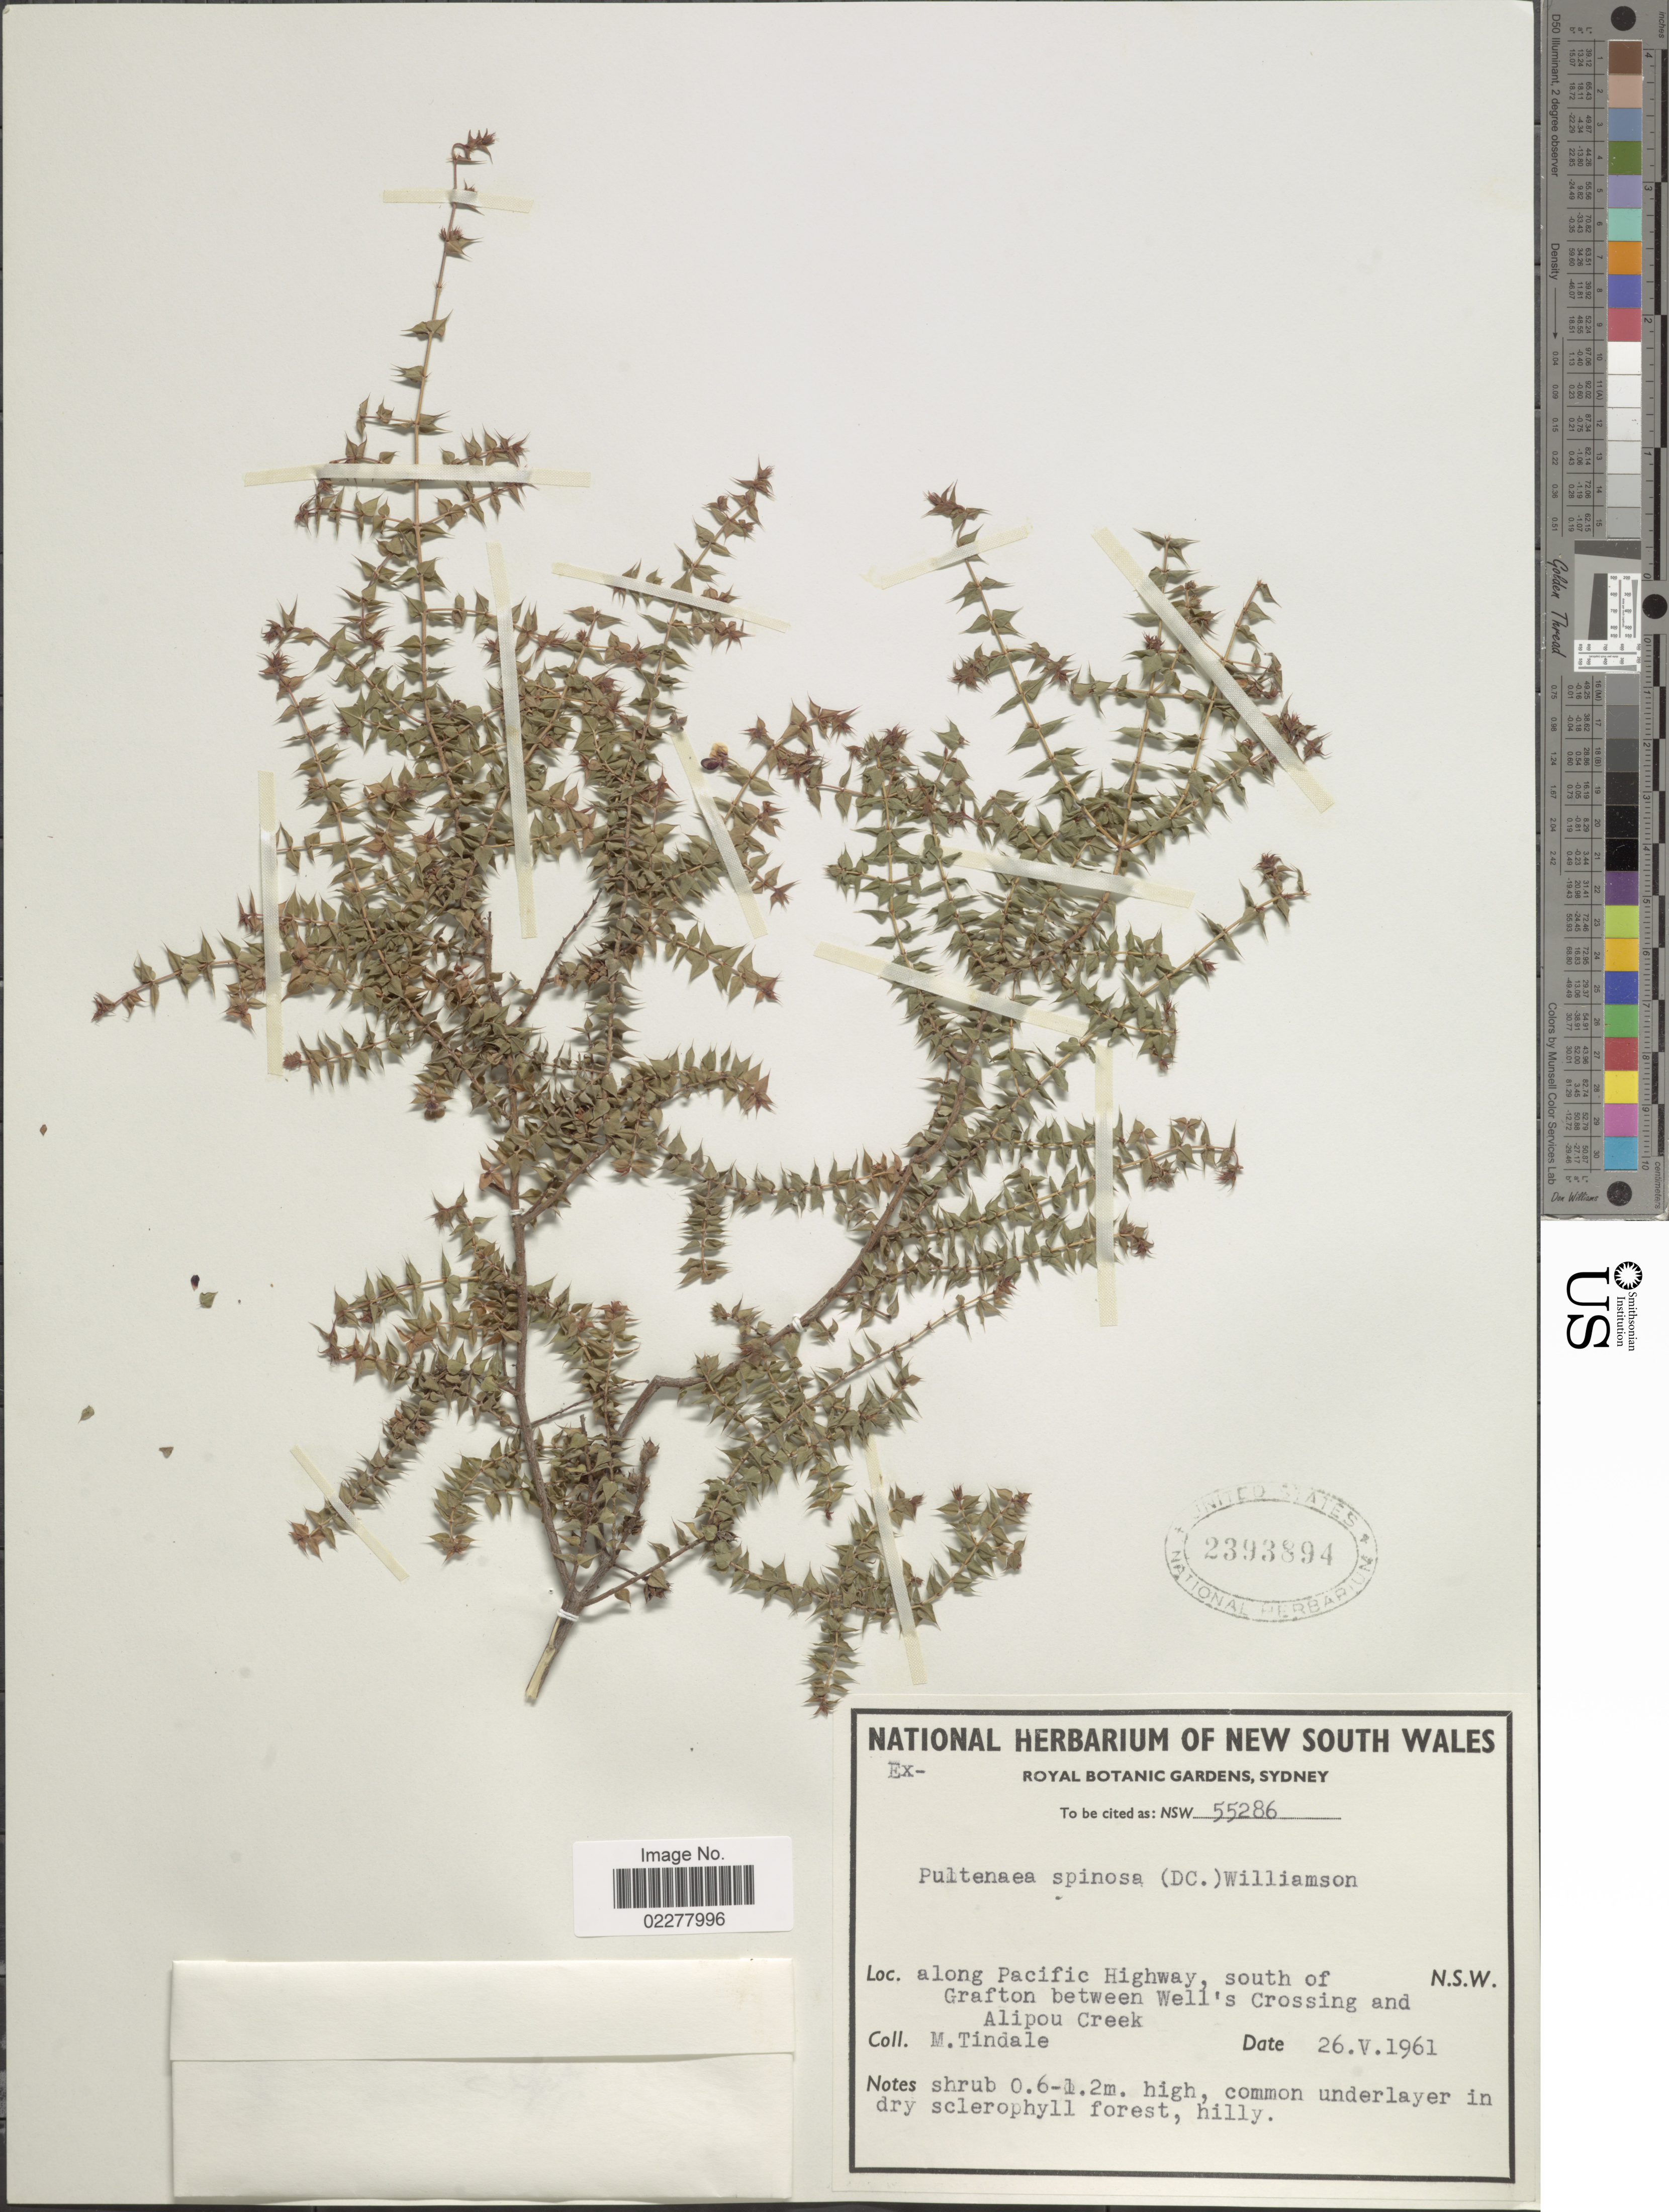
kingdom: Plantae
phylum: Tracheophyta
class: Magnoliopsida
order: Fabales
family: Fabaceae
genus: Pultenaea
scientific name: Pultenaea spinosa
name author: Will.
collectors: M. D. Tindale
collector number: NSW 55286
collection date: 1961-05-26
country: Australia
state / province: New South Wales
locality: Along Pacific Highway, south of Grafton between Well's Crossing and Alipou Creek. N.S.W.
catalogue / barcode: US 2393894